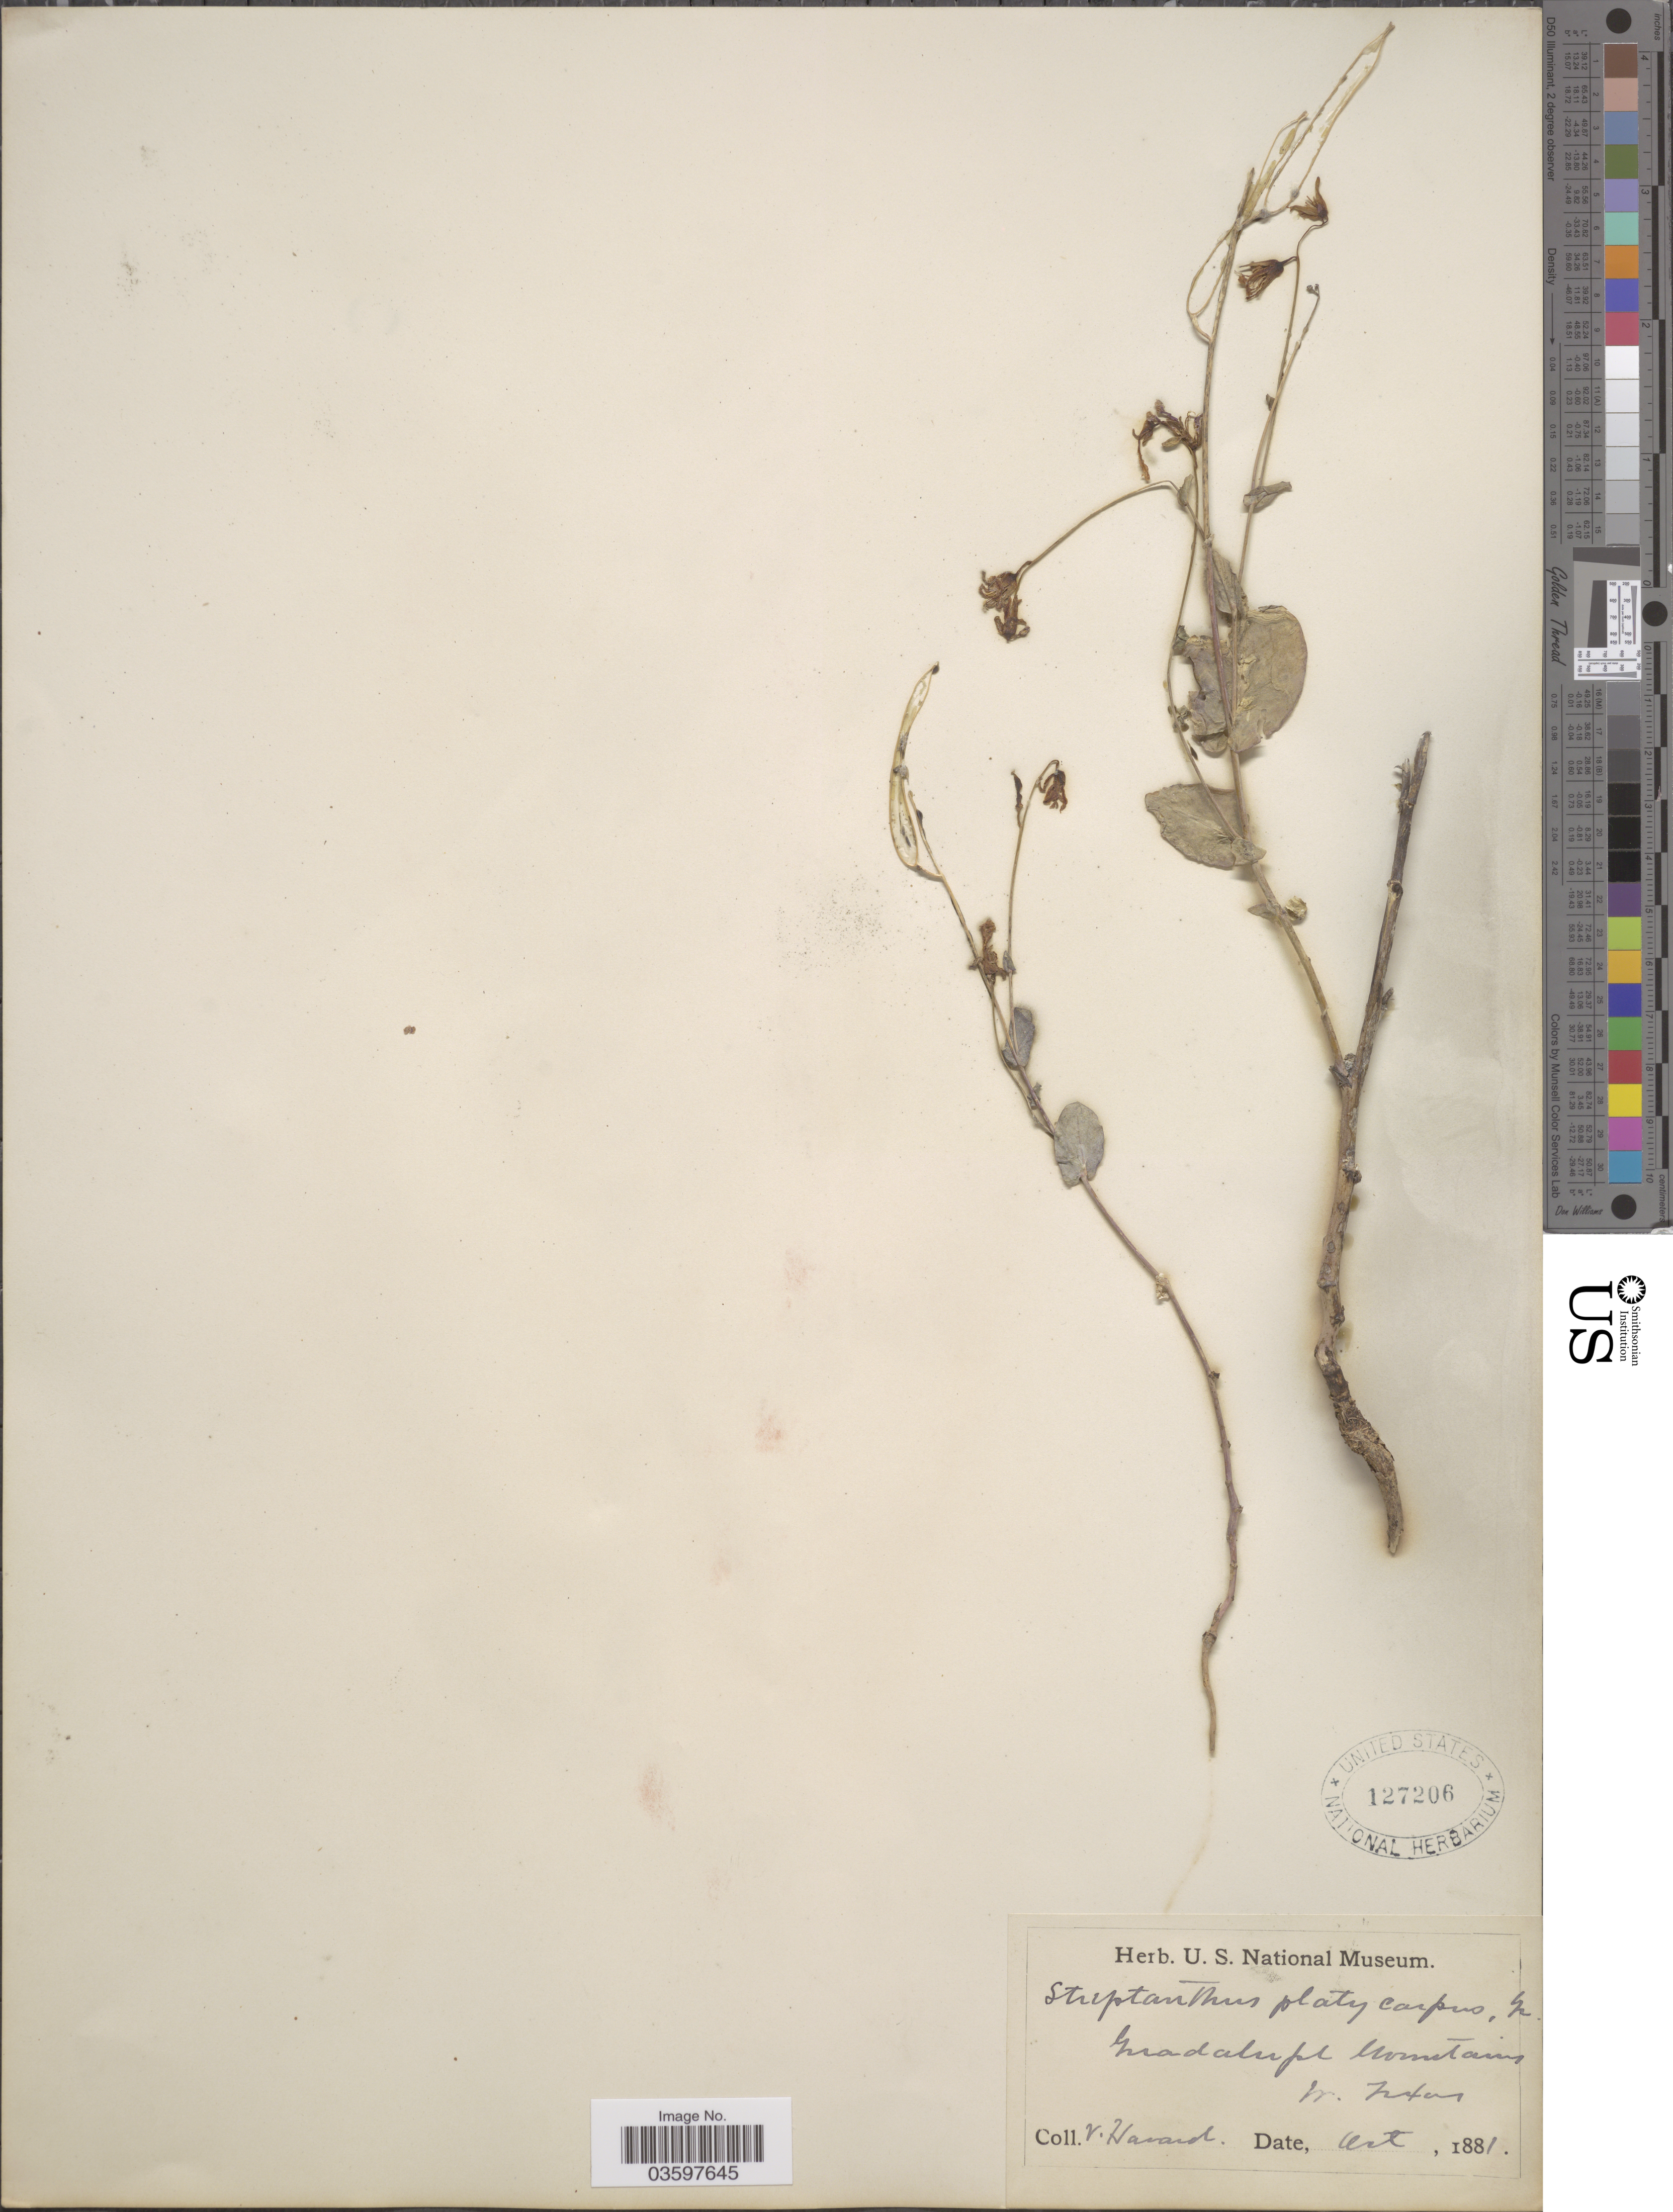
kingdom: Plantae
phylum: Tracheophyta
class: Magnoliopsida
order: Brassicales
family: Brassicaceae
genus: Streptanthus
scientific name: Streptanthus platycarpus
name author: A. Gray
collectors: V. Havard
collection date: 1881-10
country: United States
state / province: Texas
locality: Guadalupe Mountains. W. Texas.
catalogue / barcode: US 127206